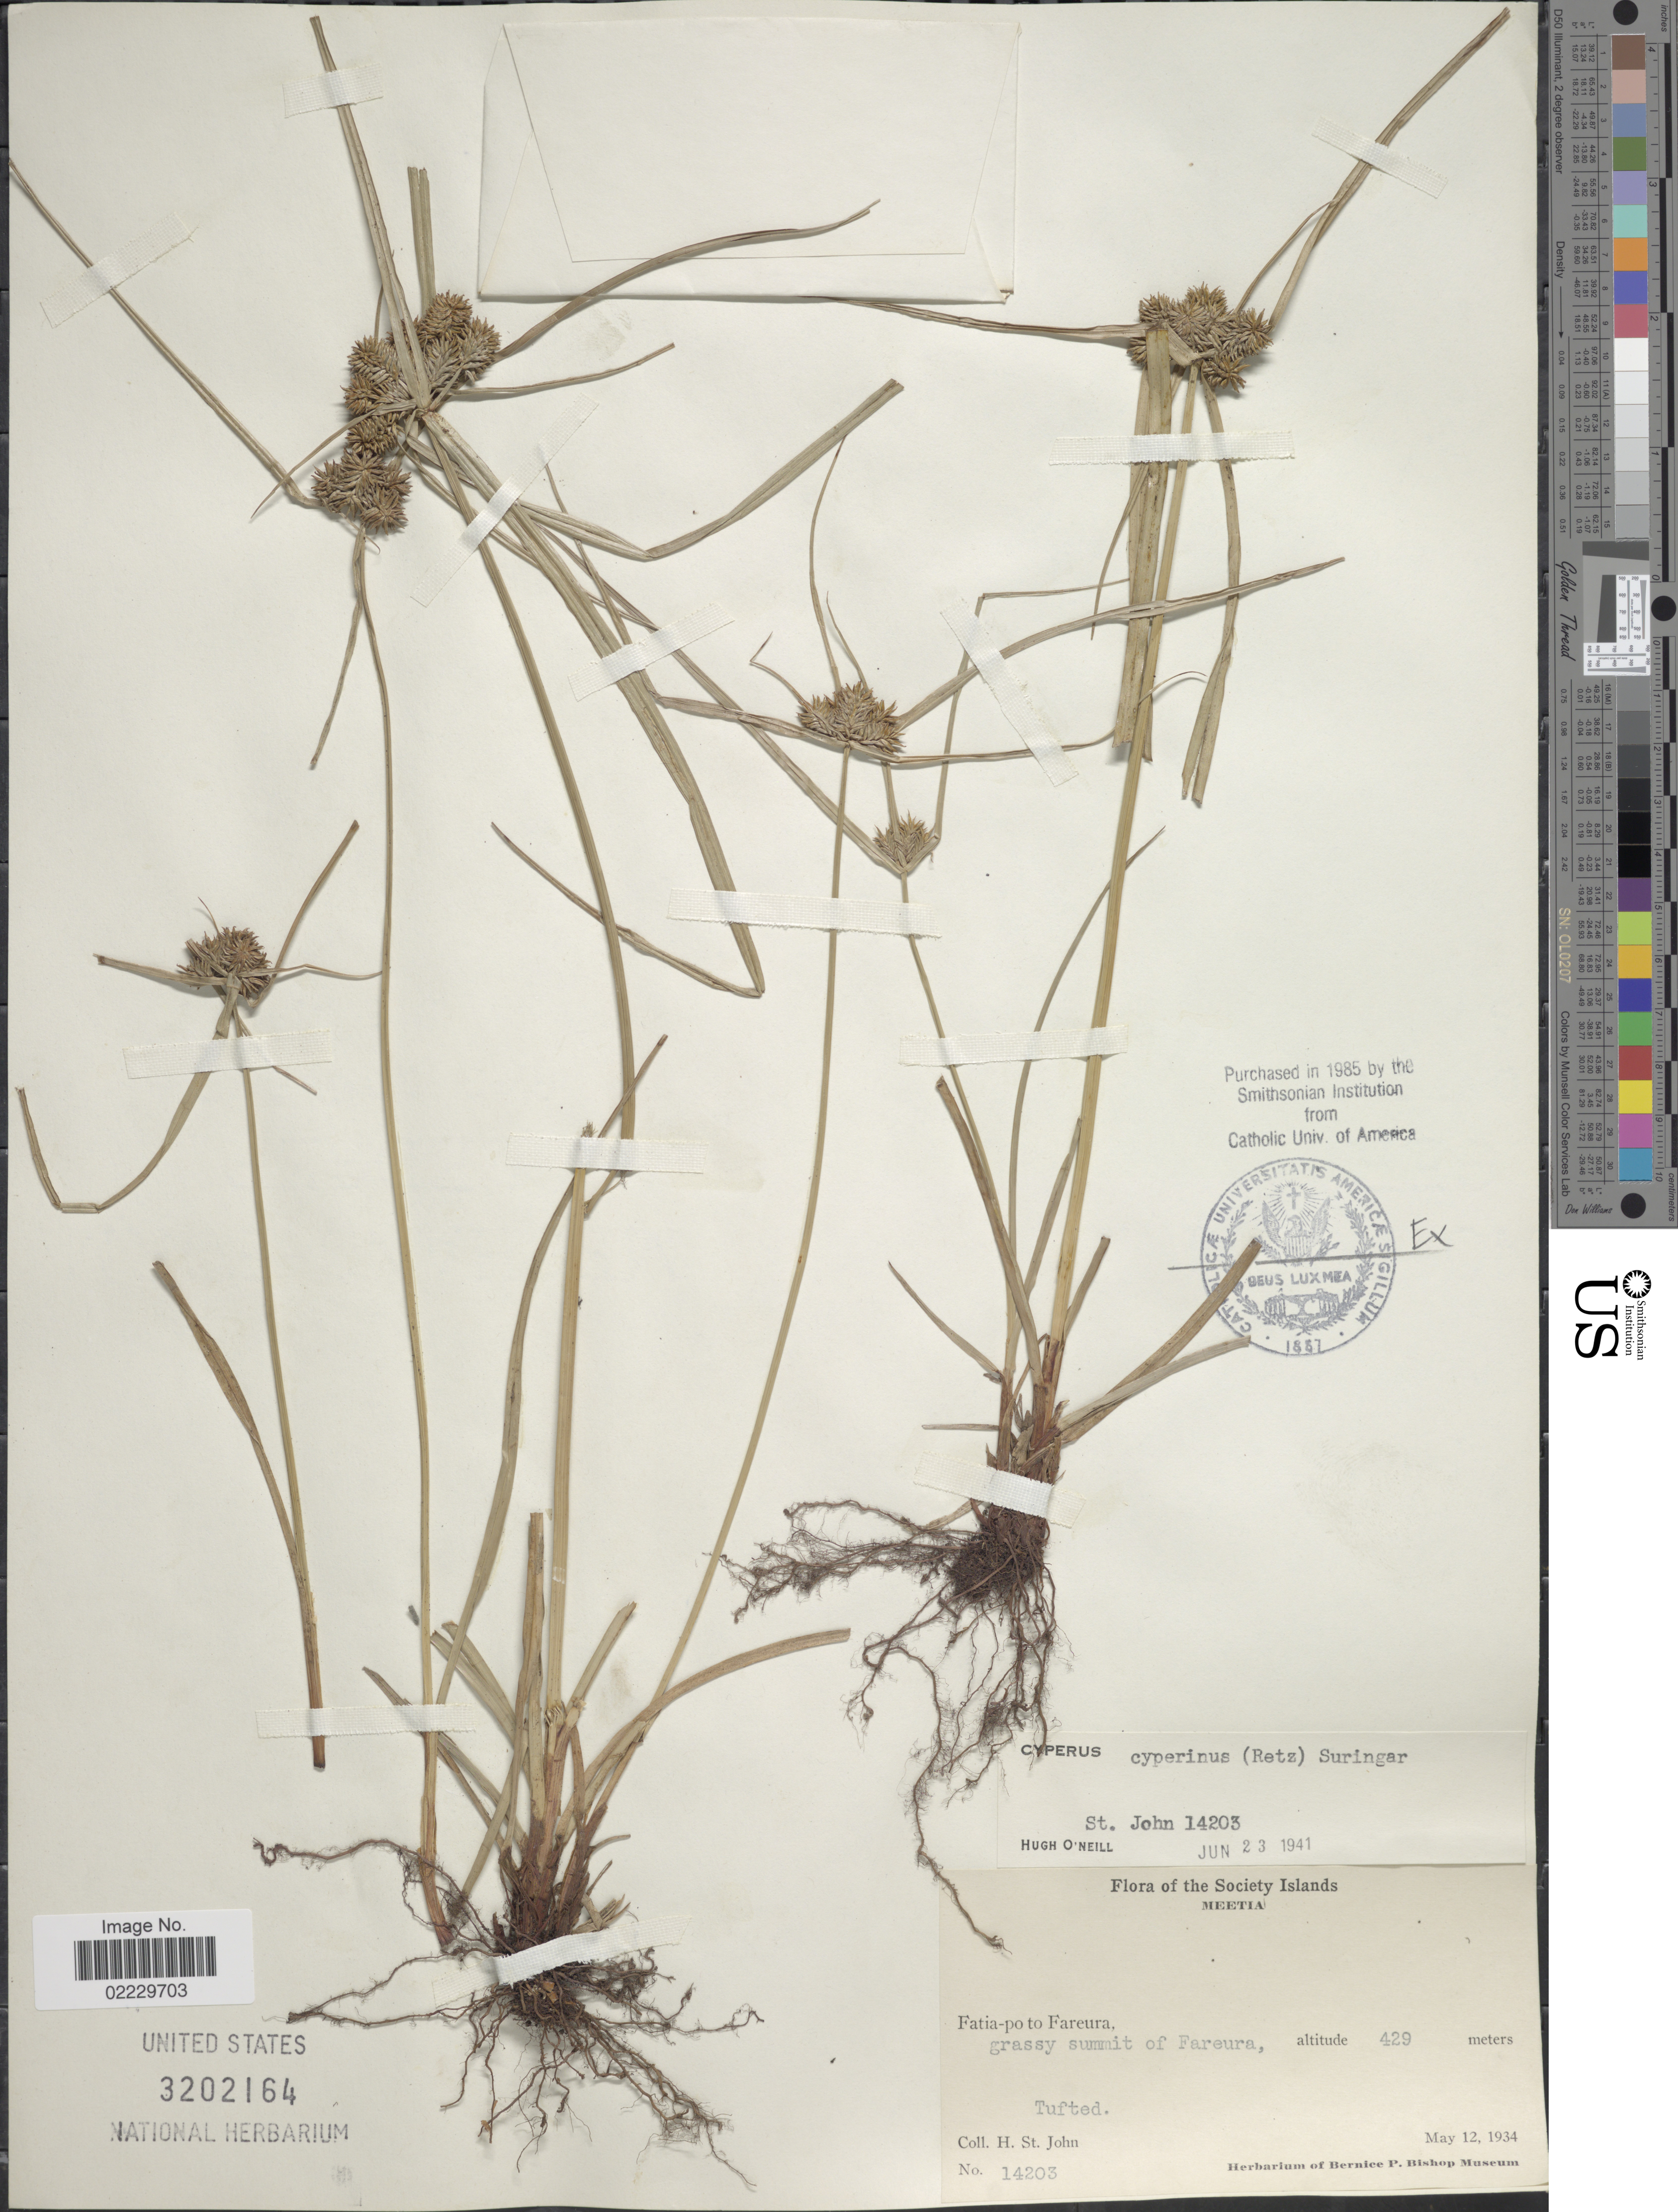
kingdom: Plantae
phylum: Tracheophyta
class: Liliopsida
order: Poales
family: Cyperaceae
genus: Cyperus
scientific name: Cyperus cyperinus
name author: (Retz.) Valck. Sur.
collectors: H. St. John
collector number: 14203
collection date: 1934-05-12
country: French Polynesia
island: Mehetia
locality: Society Islands. Meetia. Fatia- po to Fareura, grassy summit of Fareura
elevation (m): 429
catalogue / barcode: US 3202164